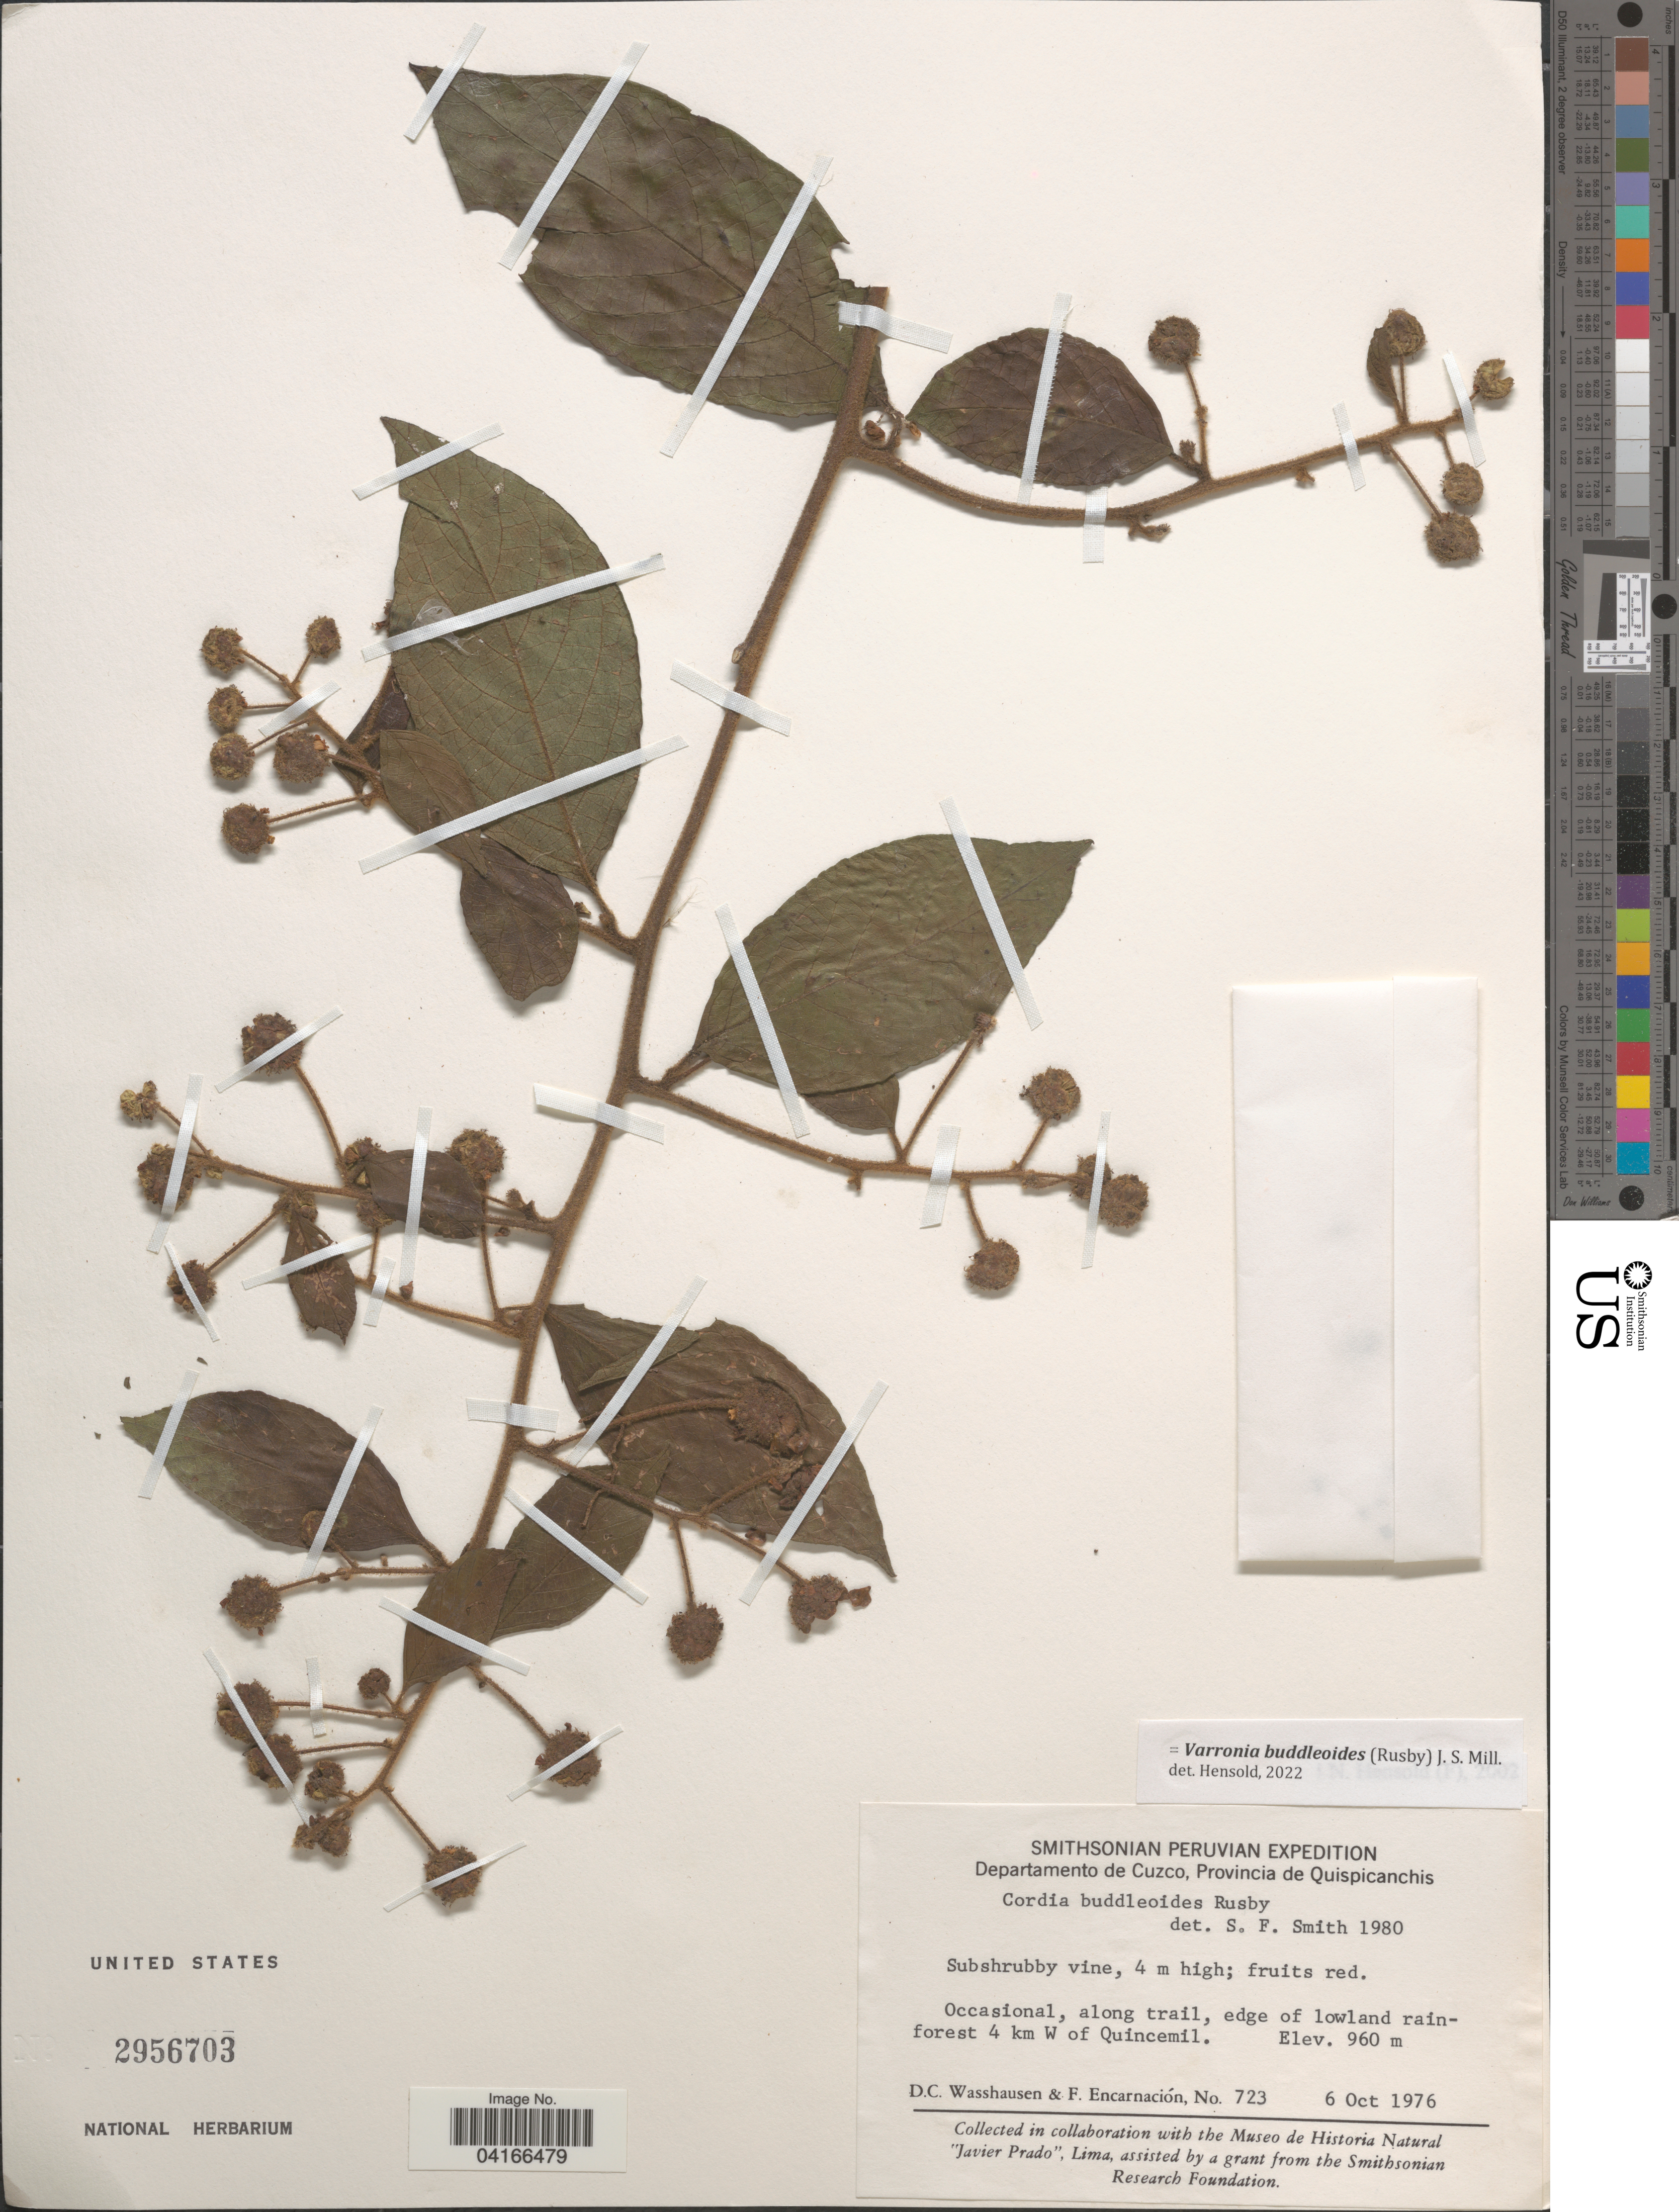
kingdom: Plantae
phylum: Tracheophyta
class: Magnoliopsida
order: Boraginales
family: Cordiaceae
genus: Varronia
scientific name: Varronia buddleoides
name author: (Rusby) J.S. Mill.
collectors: D. C. Wasshausen & F. Encarnación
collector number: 723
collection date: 1976-10-06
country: Peru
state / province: Cusco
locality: Smithsonian Peruvian Expedition. Departamento de Cuzco, Provincia de Quispicanchis. Along trail, edge of lowland rainforest 4 km W of Quincemil.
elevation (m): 960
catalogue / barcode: US 2956703